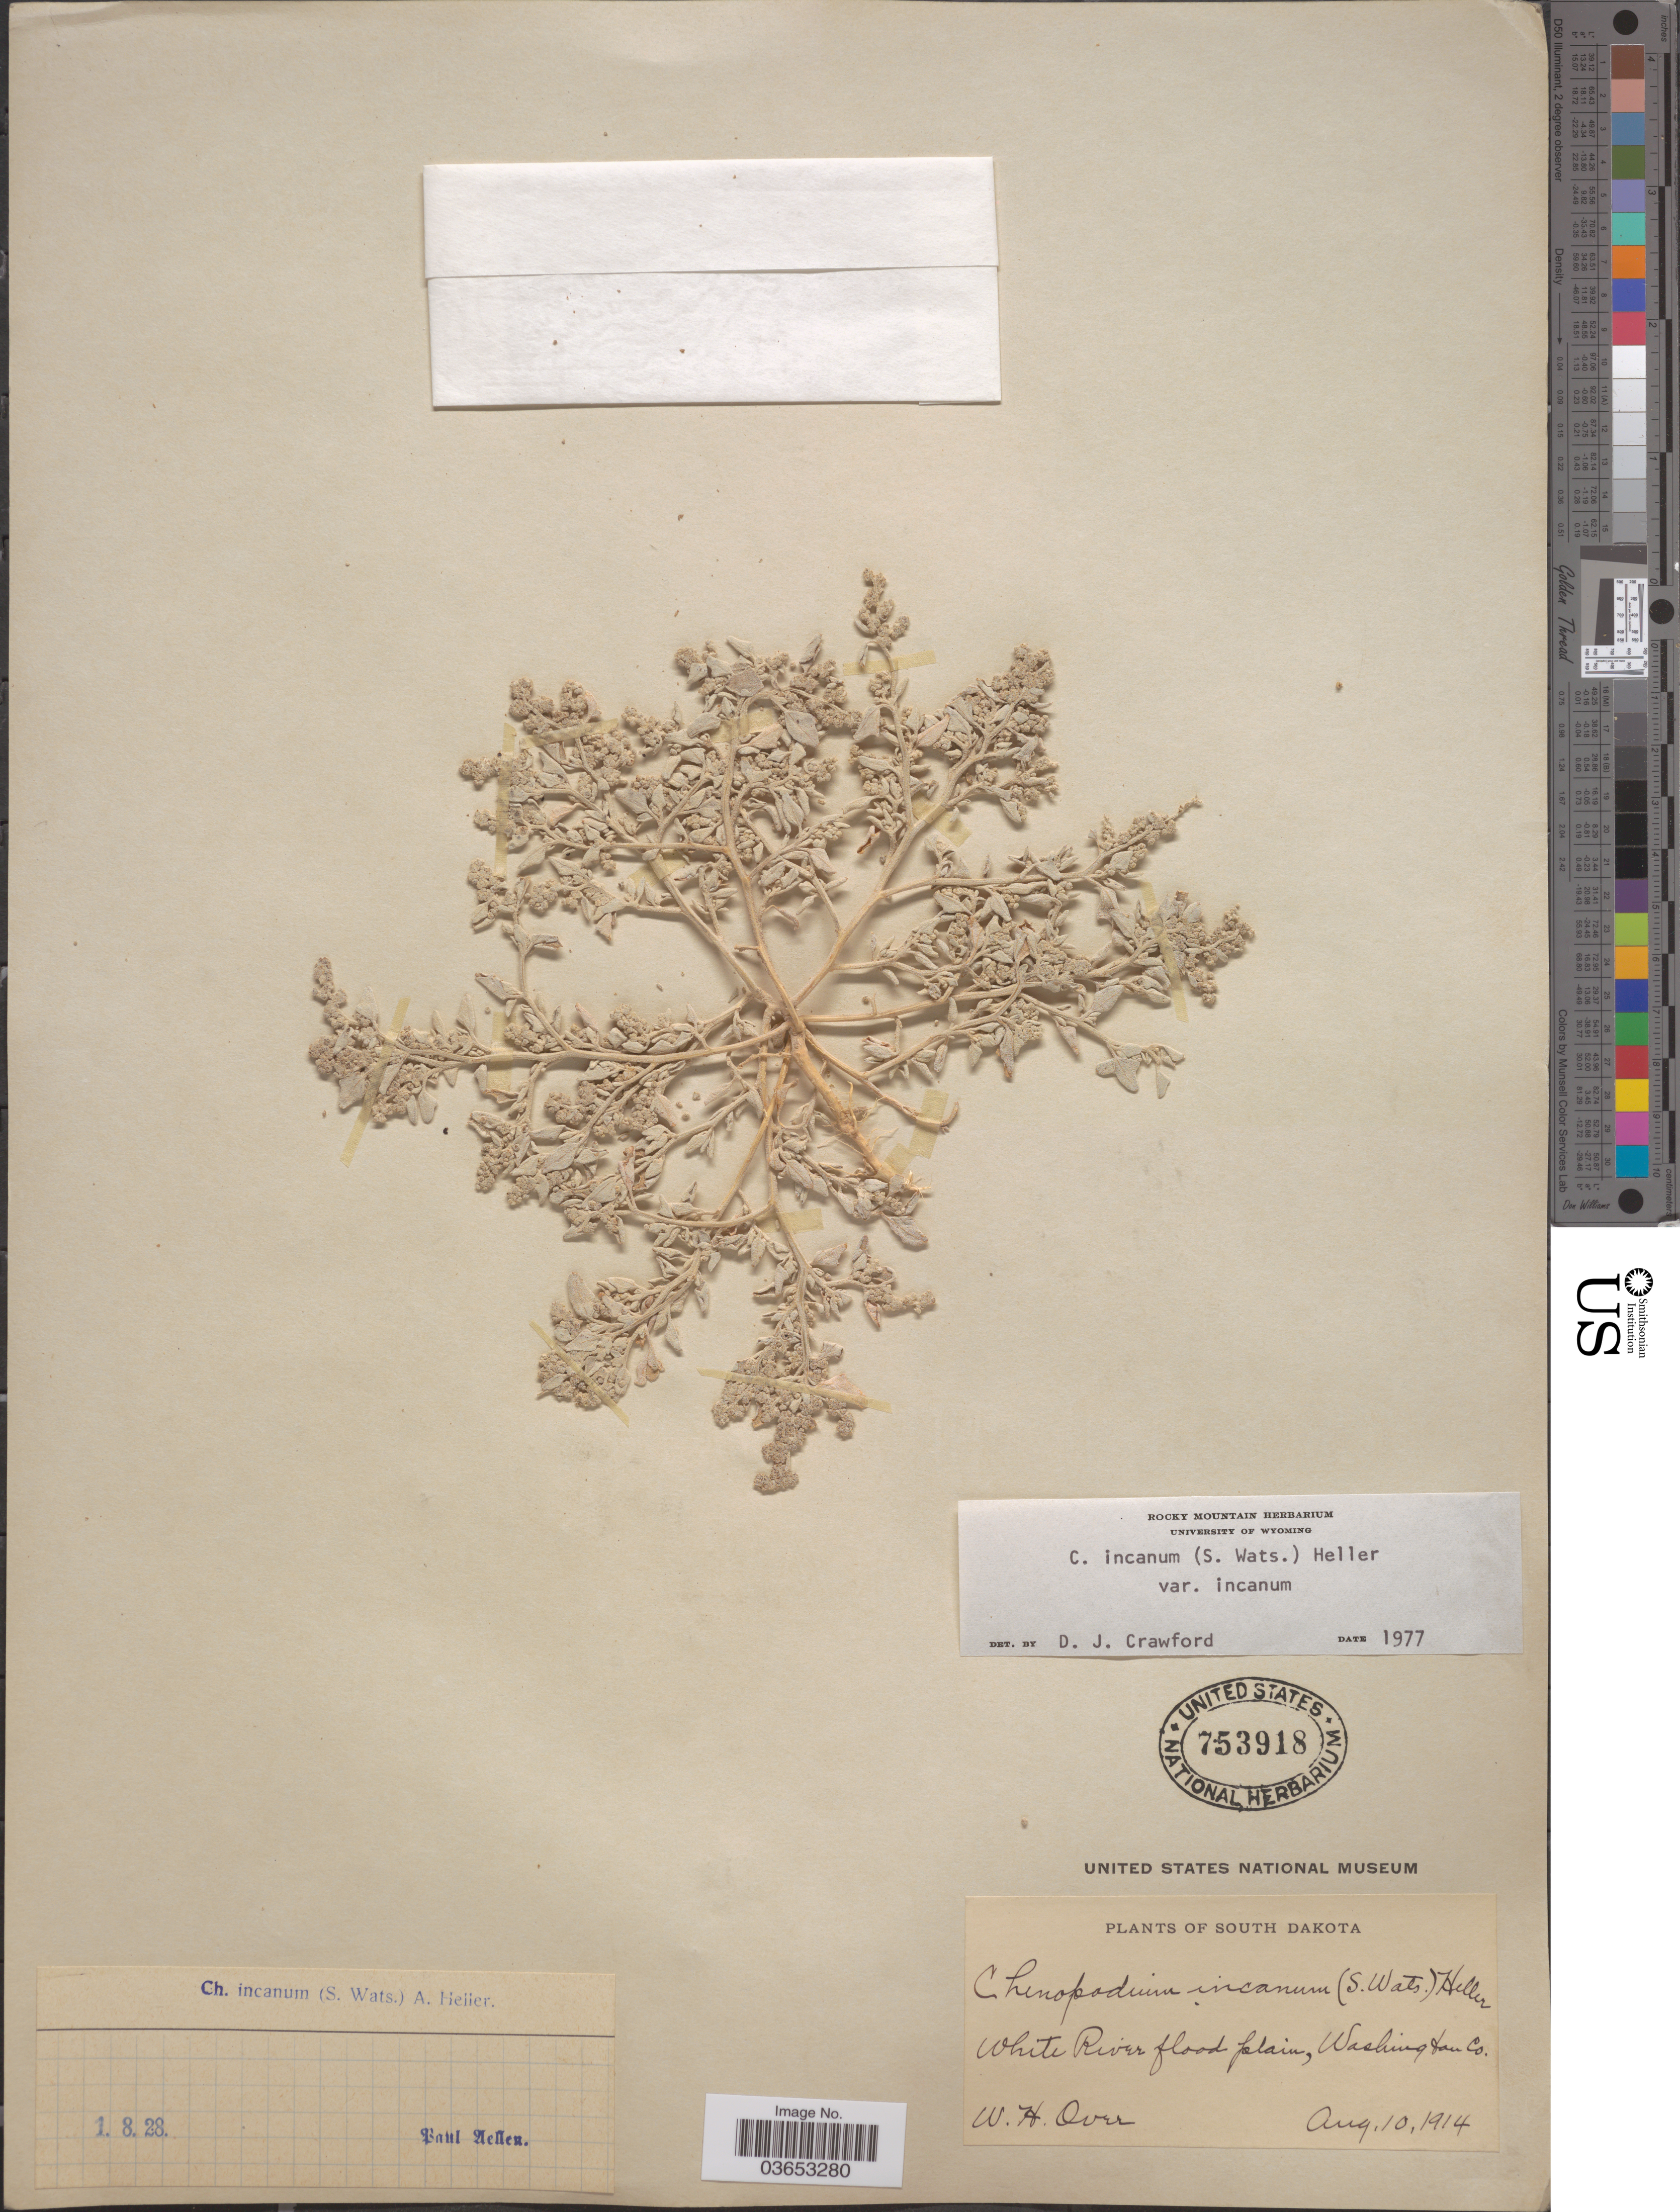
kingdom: Plantae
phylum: Tracheophyta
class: Magnoliopsida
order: Caryophyllales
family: Amaranthaceae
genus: Chenopodium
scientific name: Chenopodium incanum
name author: (S. Watson) A. Heller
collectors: W. Over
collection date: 1914-08-10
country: United States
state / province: South Dakota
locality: White River flood plain, Washington Co.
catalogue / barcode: US 753918